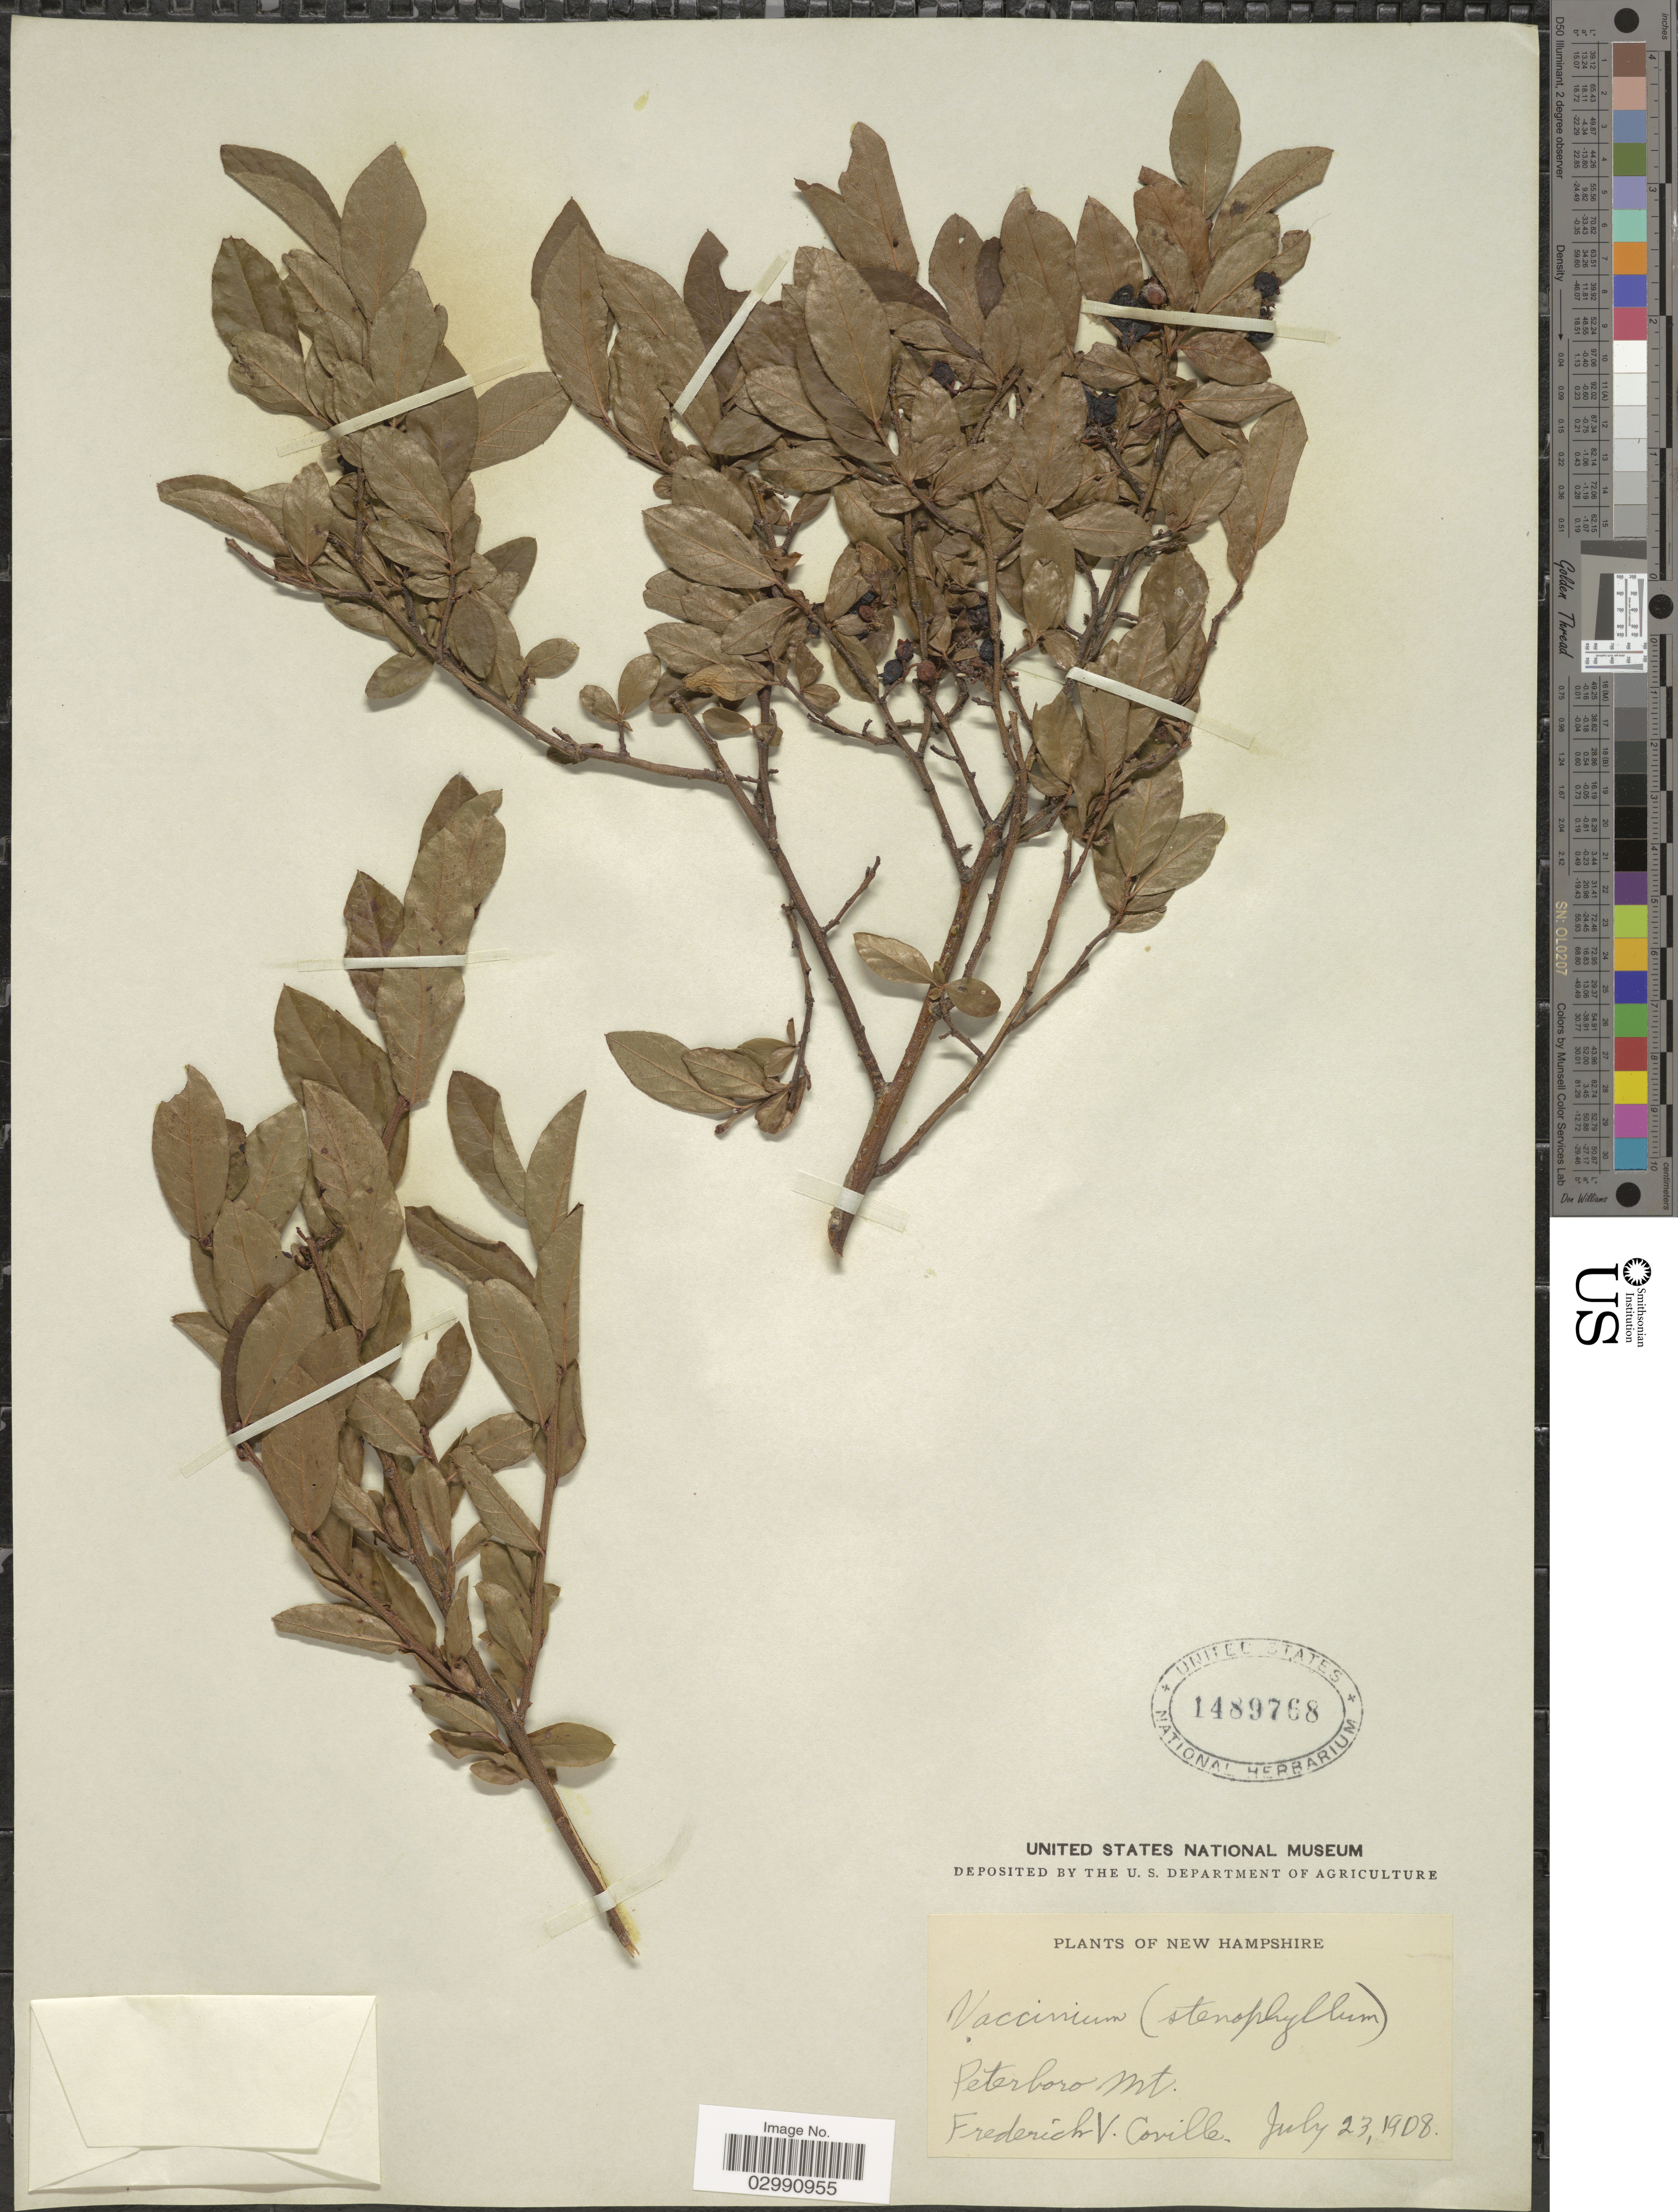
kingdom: Plantae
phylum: Tracheophyta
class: Magnoliopsida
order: Ericales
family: Ericaceae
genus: Vaccinium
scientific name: Vaccinium sp.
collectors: F. V. Coville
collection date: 1908-07-23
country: United States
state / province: New Hampshire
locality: Peterboro Mt.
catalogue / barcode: US 1489768